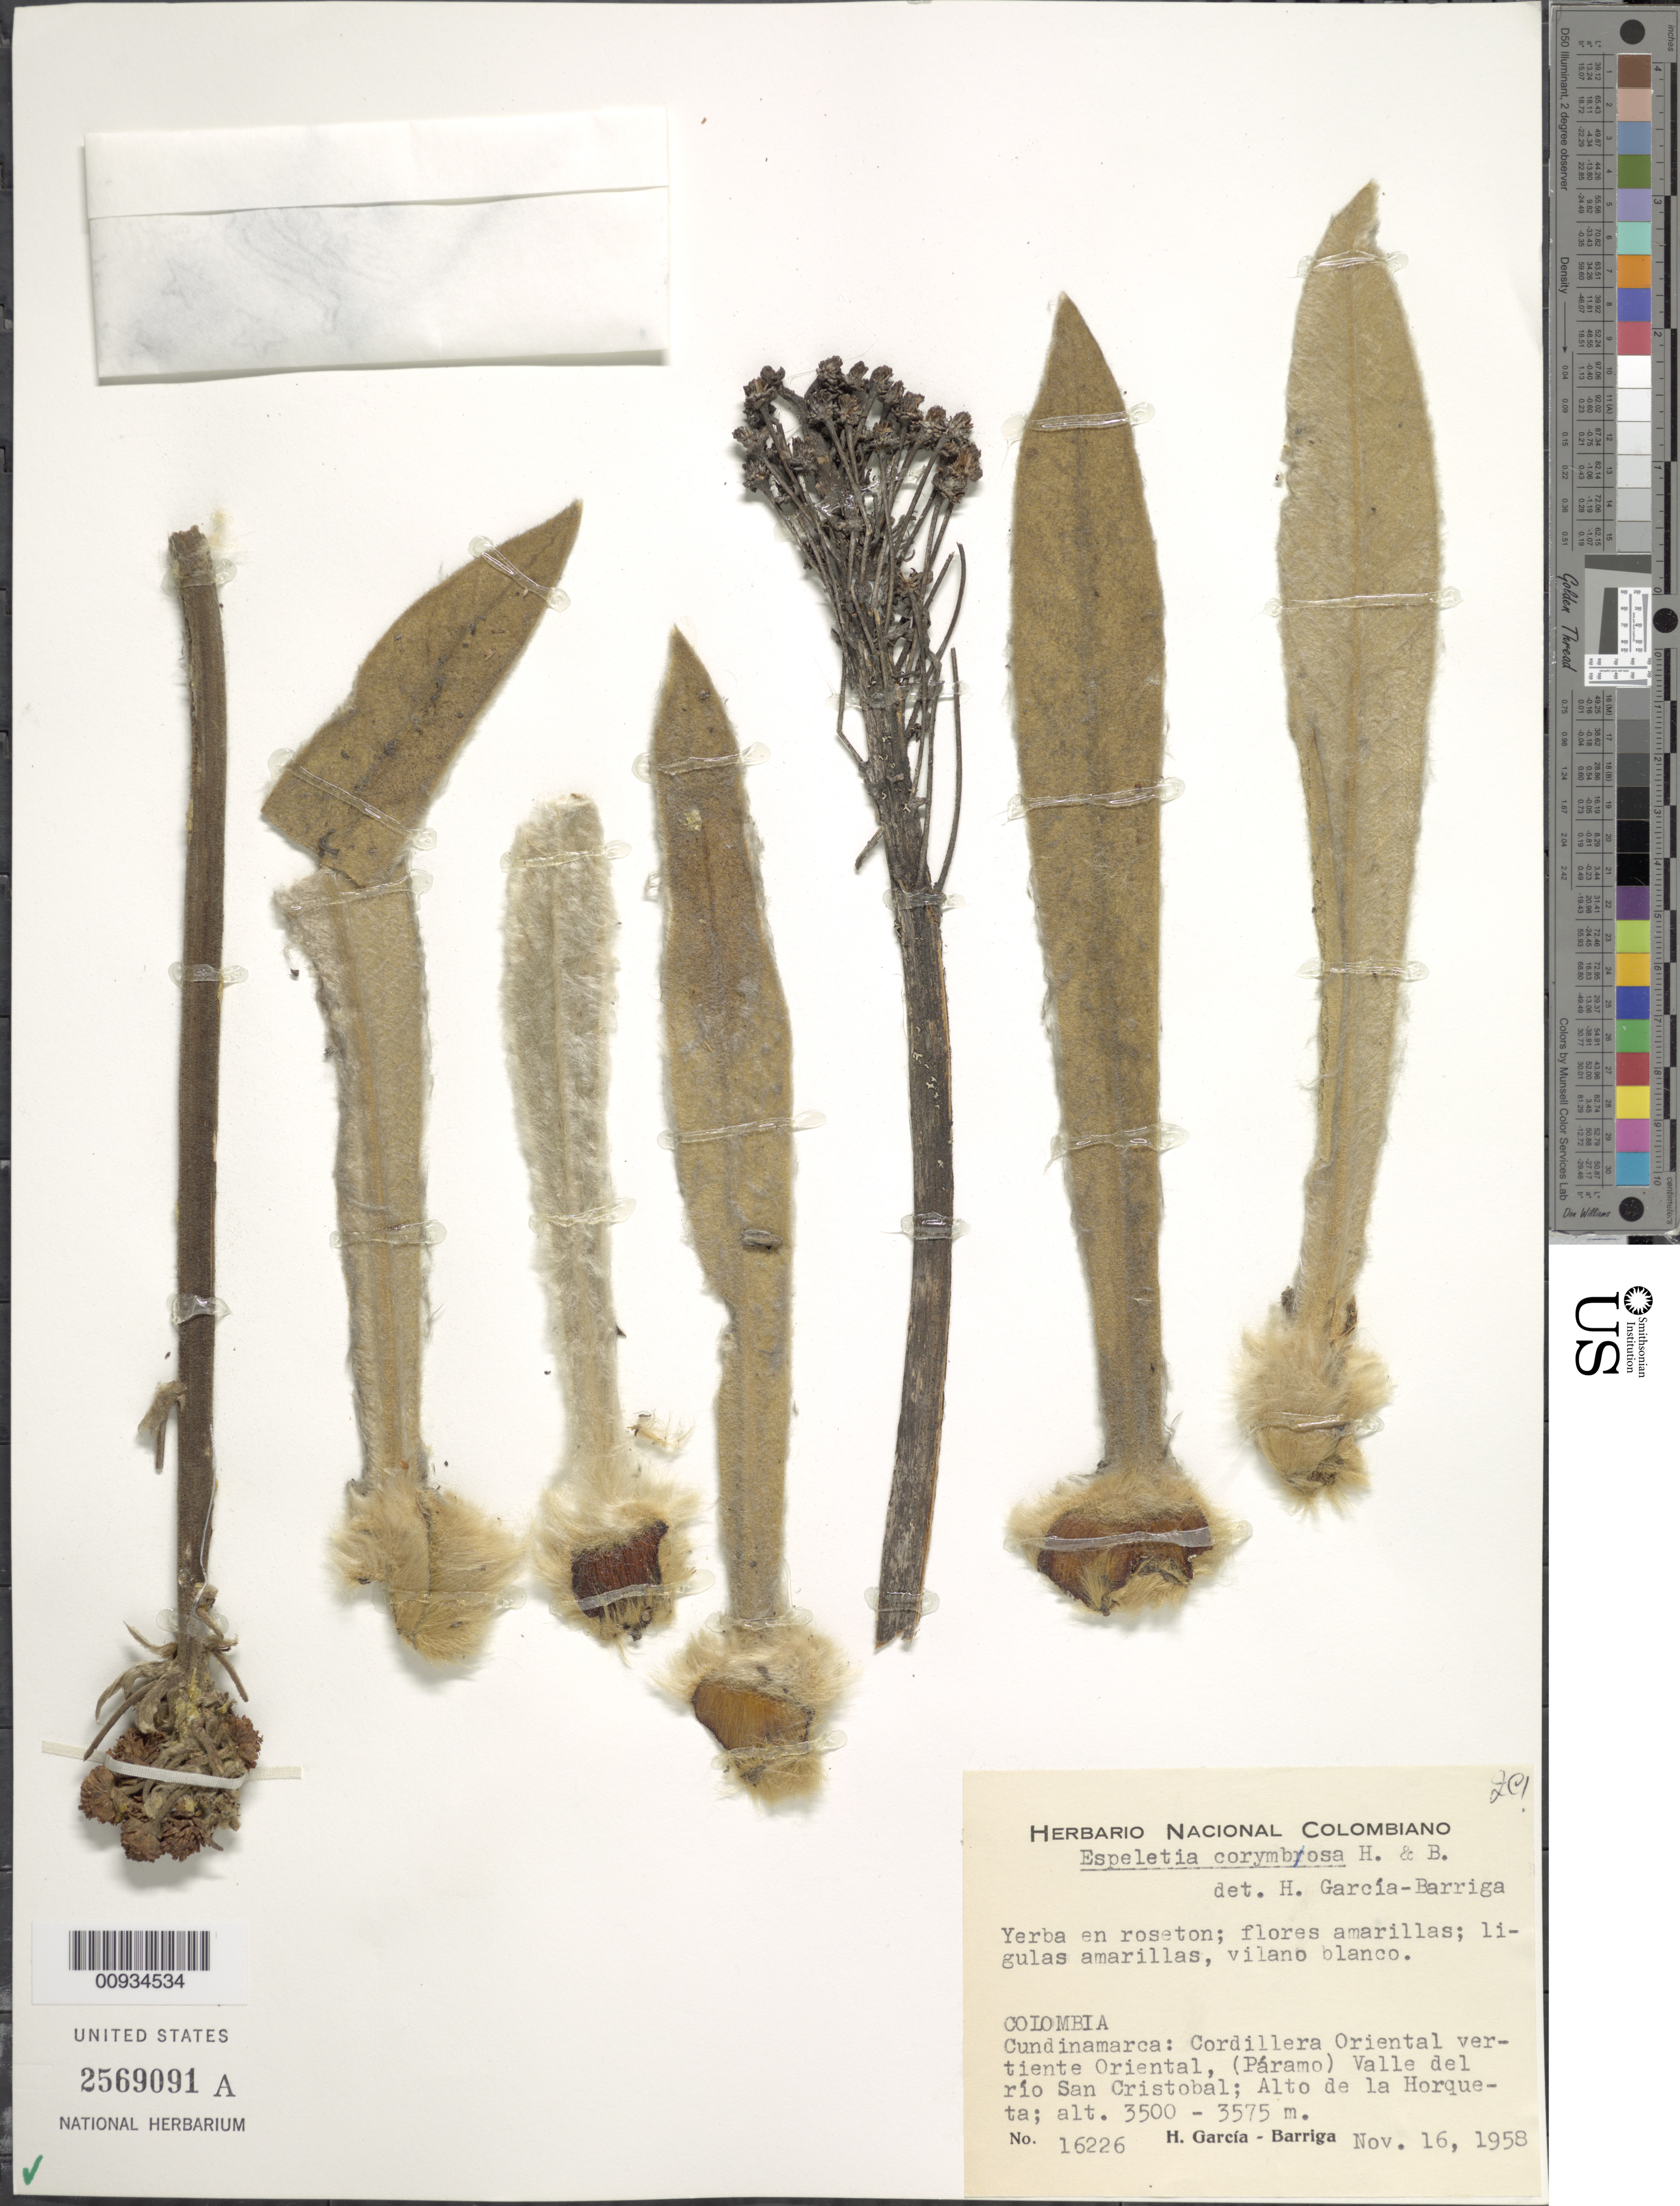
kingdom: Plantae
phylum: Tracheophyta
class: Magnoliopsida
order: Asterales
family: Asteraceae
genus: Espeletiopsis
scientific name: Espeletiopsis corymbosa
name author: (Humb. & Bonpl.) Cuatrec.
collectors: H. García Barriga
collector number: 16226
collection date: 1958-11-16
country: Colombia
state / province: Cundinamarca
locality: Cundinamarca: Cordillera Oriental vertiente Oriental, (Paramo) Valle del rio San Cristobal; Alto de la Horqueta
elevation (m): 3500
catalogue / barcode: US 2569091A